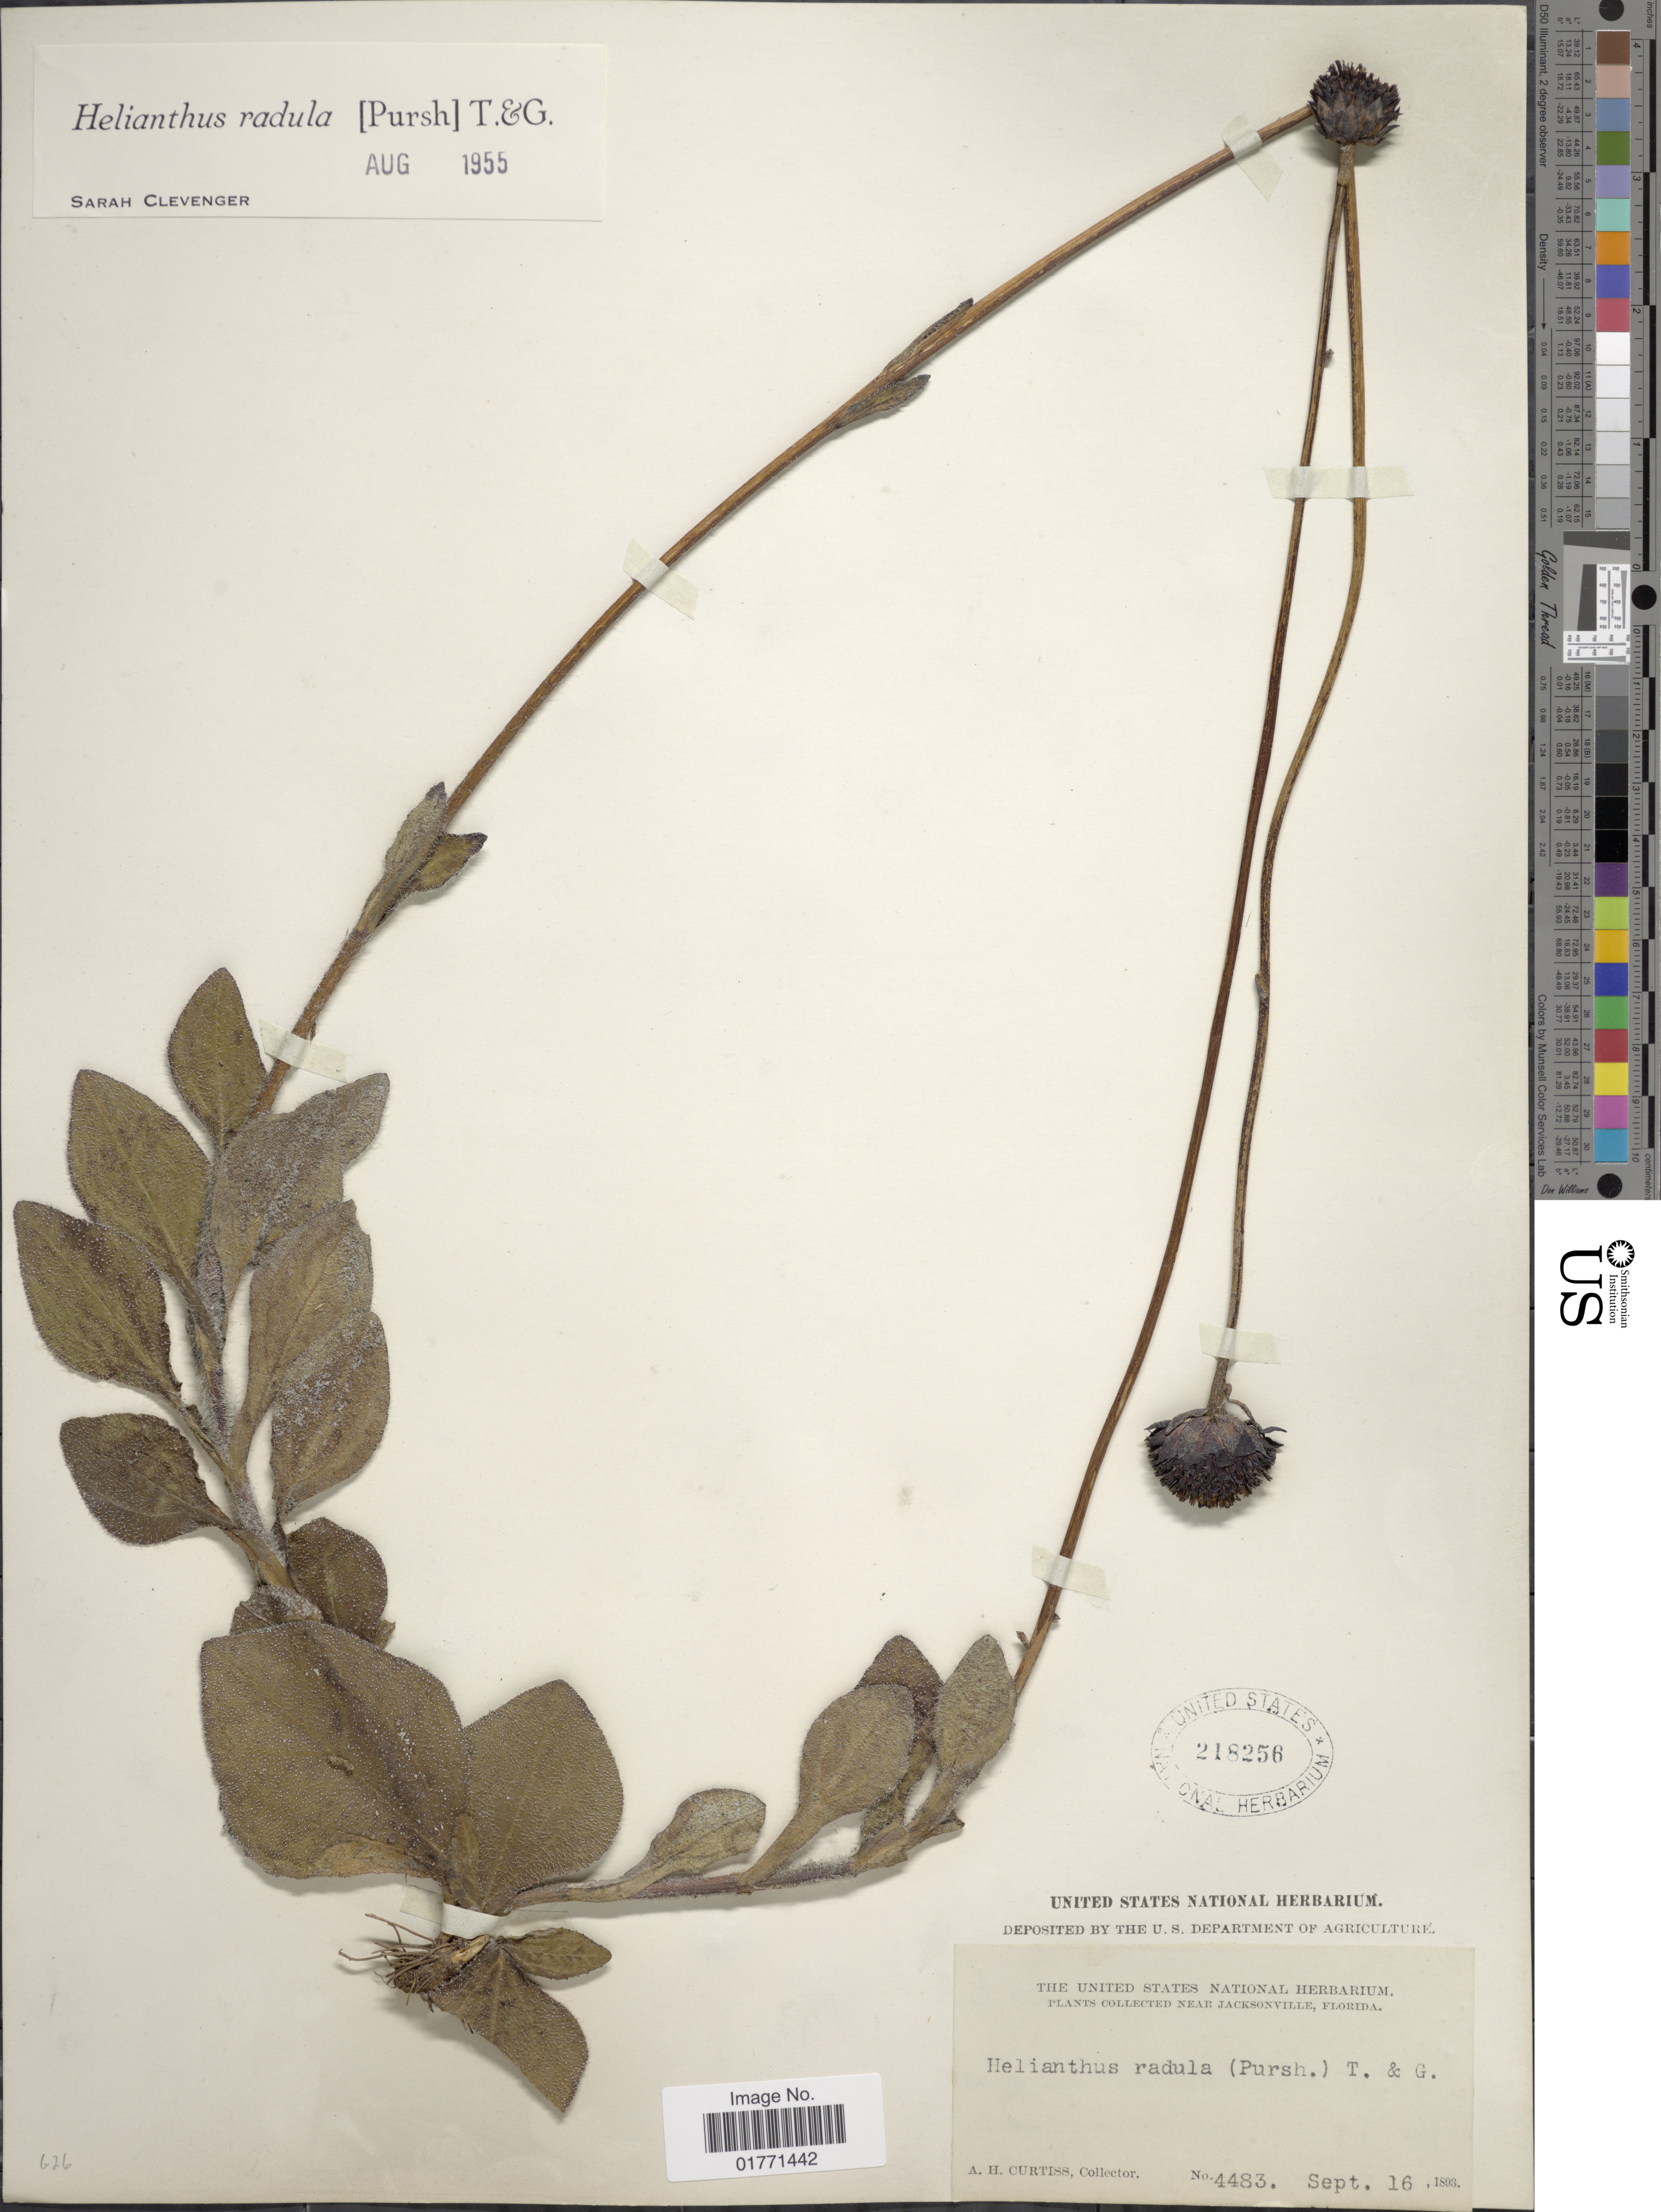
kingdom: Plantae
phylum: Tracheophyta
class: Magnoliopsida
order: Asterales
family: Asteraceae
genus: Helianthus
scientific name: Helianthus radula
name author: (Pursh) Torr. & A. Gray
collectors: A. H. Curtiss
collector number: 4483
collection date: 1893-09-16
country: United States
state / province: Florida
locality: Near Jacksonsville, Florida.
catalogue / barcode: US 218256